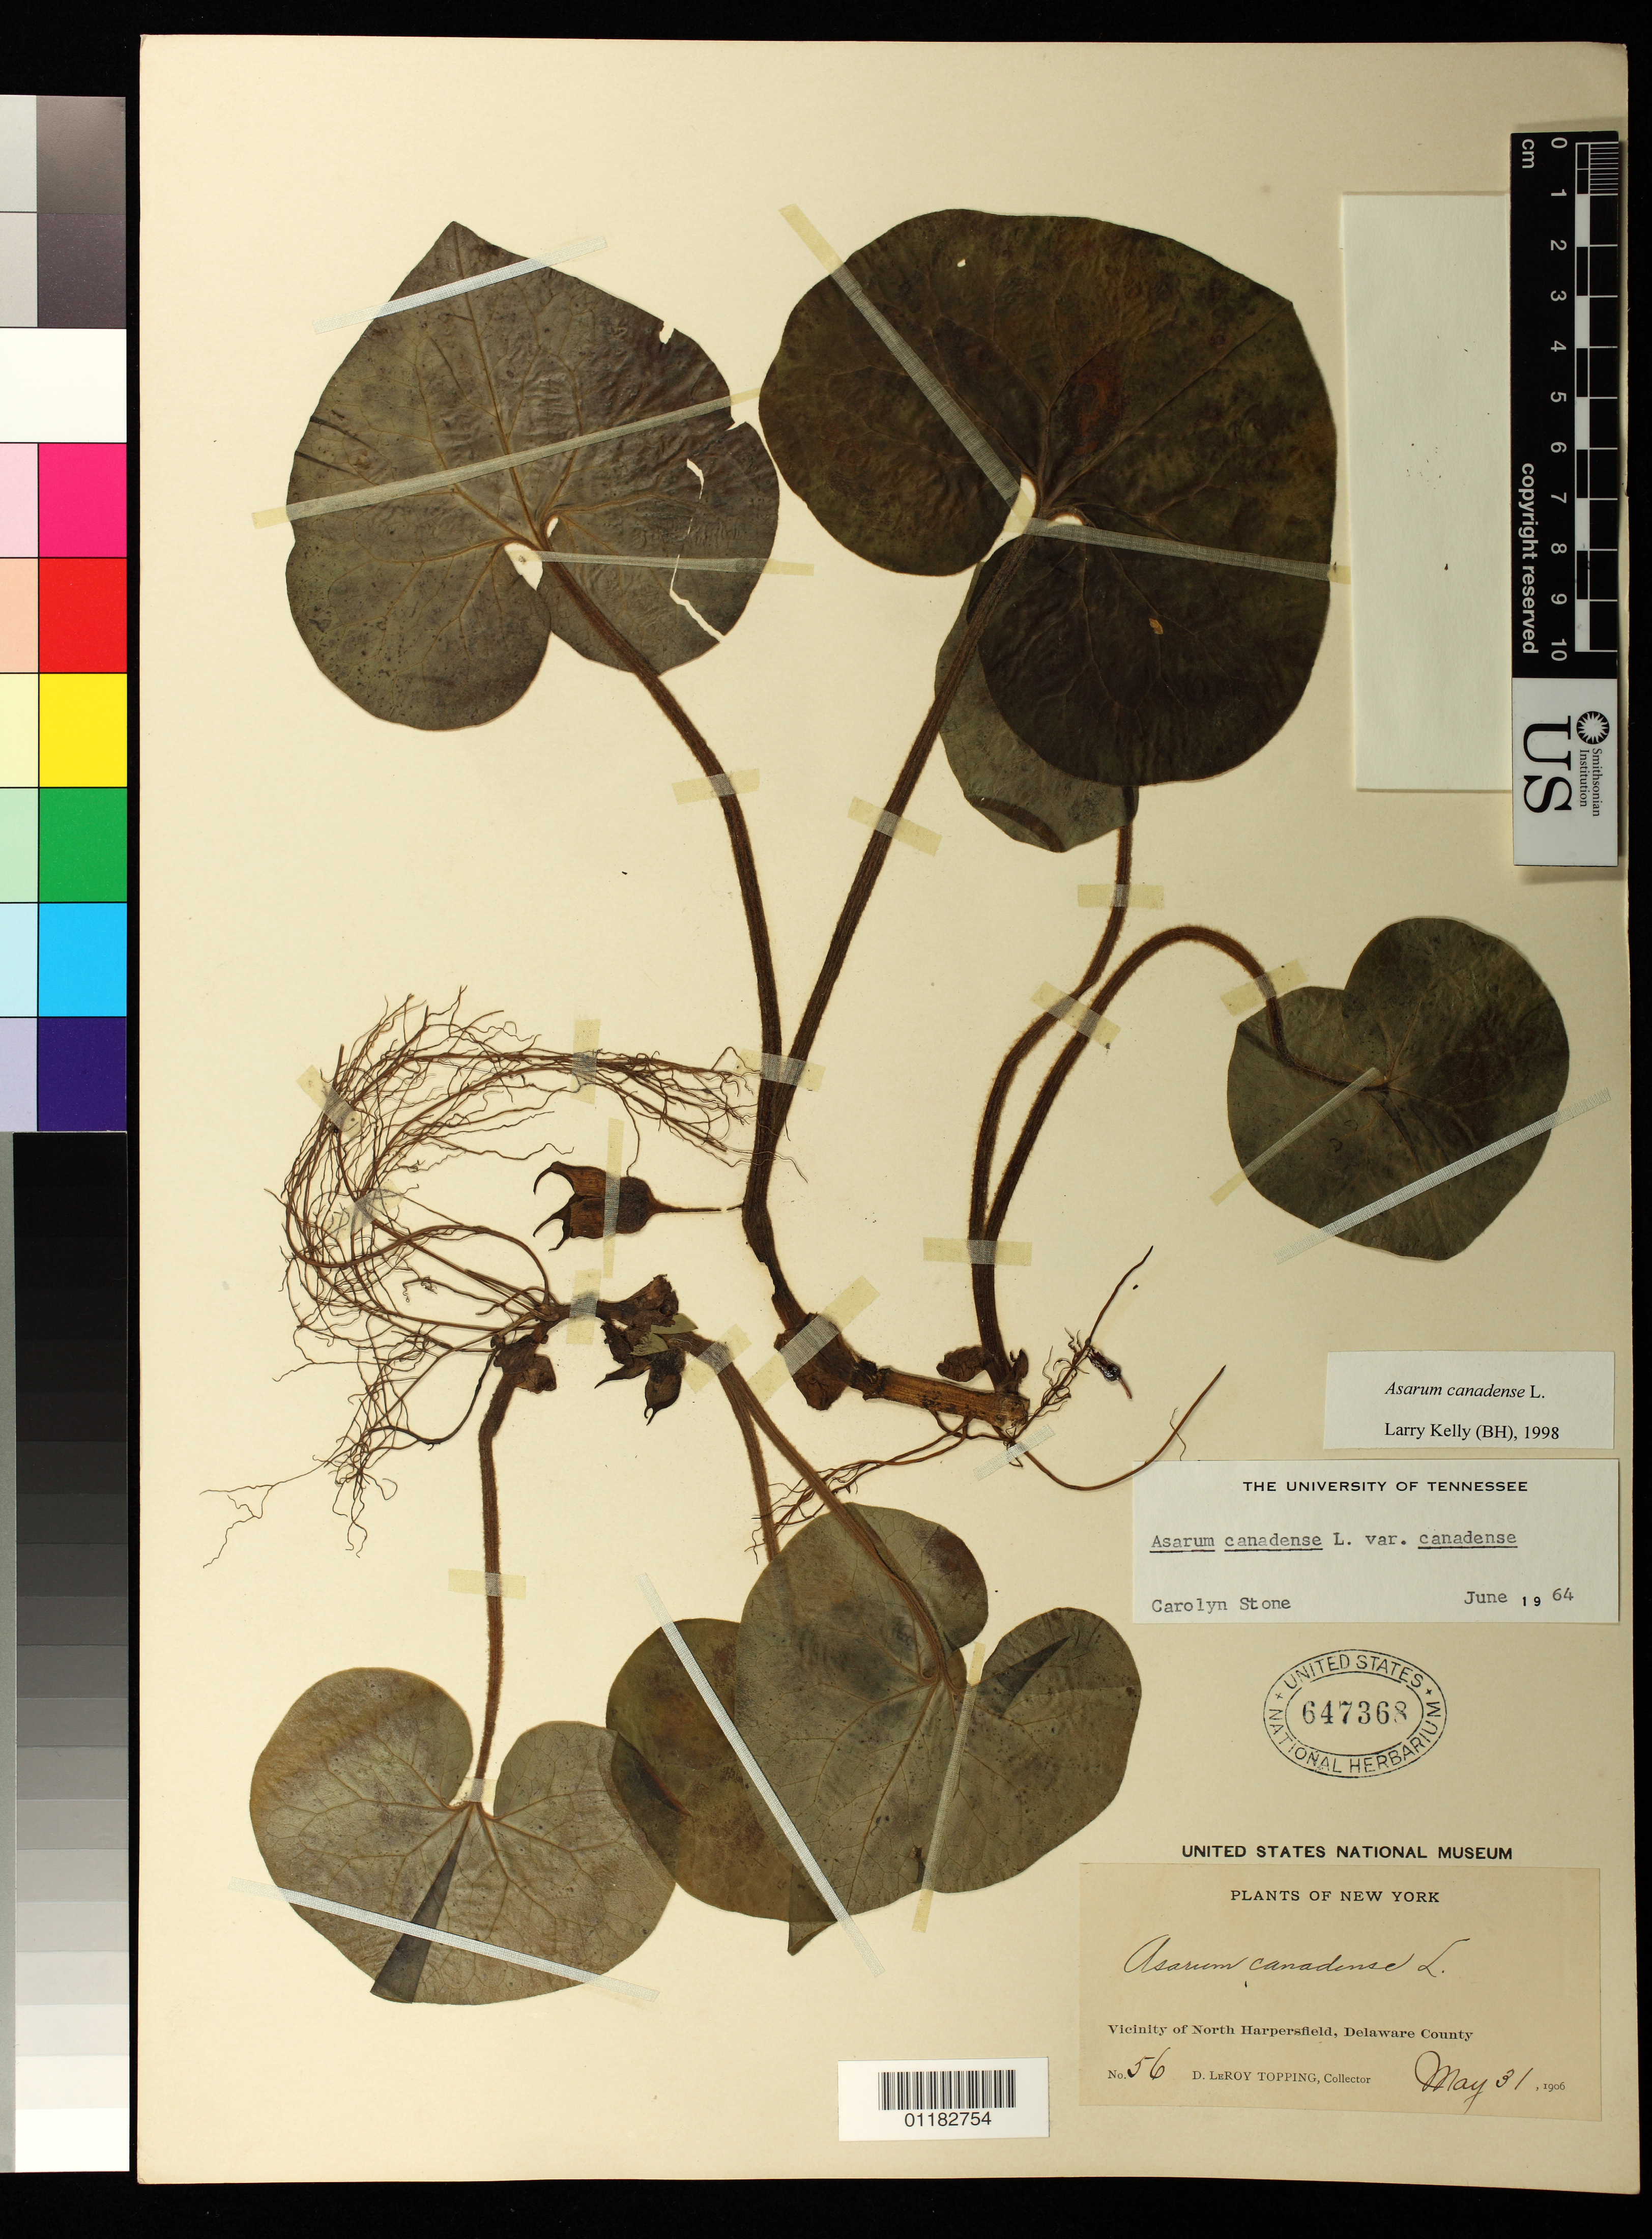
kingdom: Plantae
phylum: Tracheophyta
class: Magnoliopsida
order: Piperales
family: Aristolochiaceae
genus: Asarum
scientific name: Asarum canadense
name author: L.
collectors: D. L. Topping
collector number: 56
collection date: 1906-05-31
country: United States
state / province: New York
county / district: Delaware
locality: Vicinity of North Harpersfield, Delaware County.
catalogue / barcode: US 647368